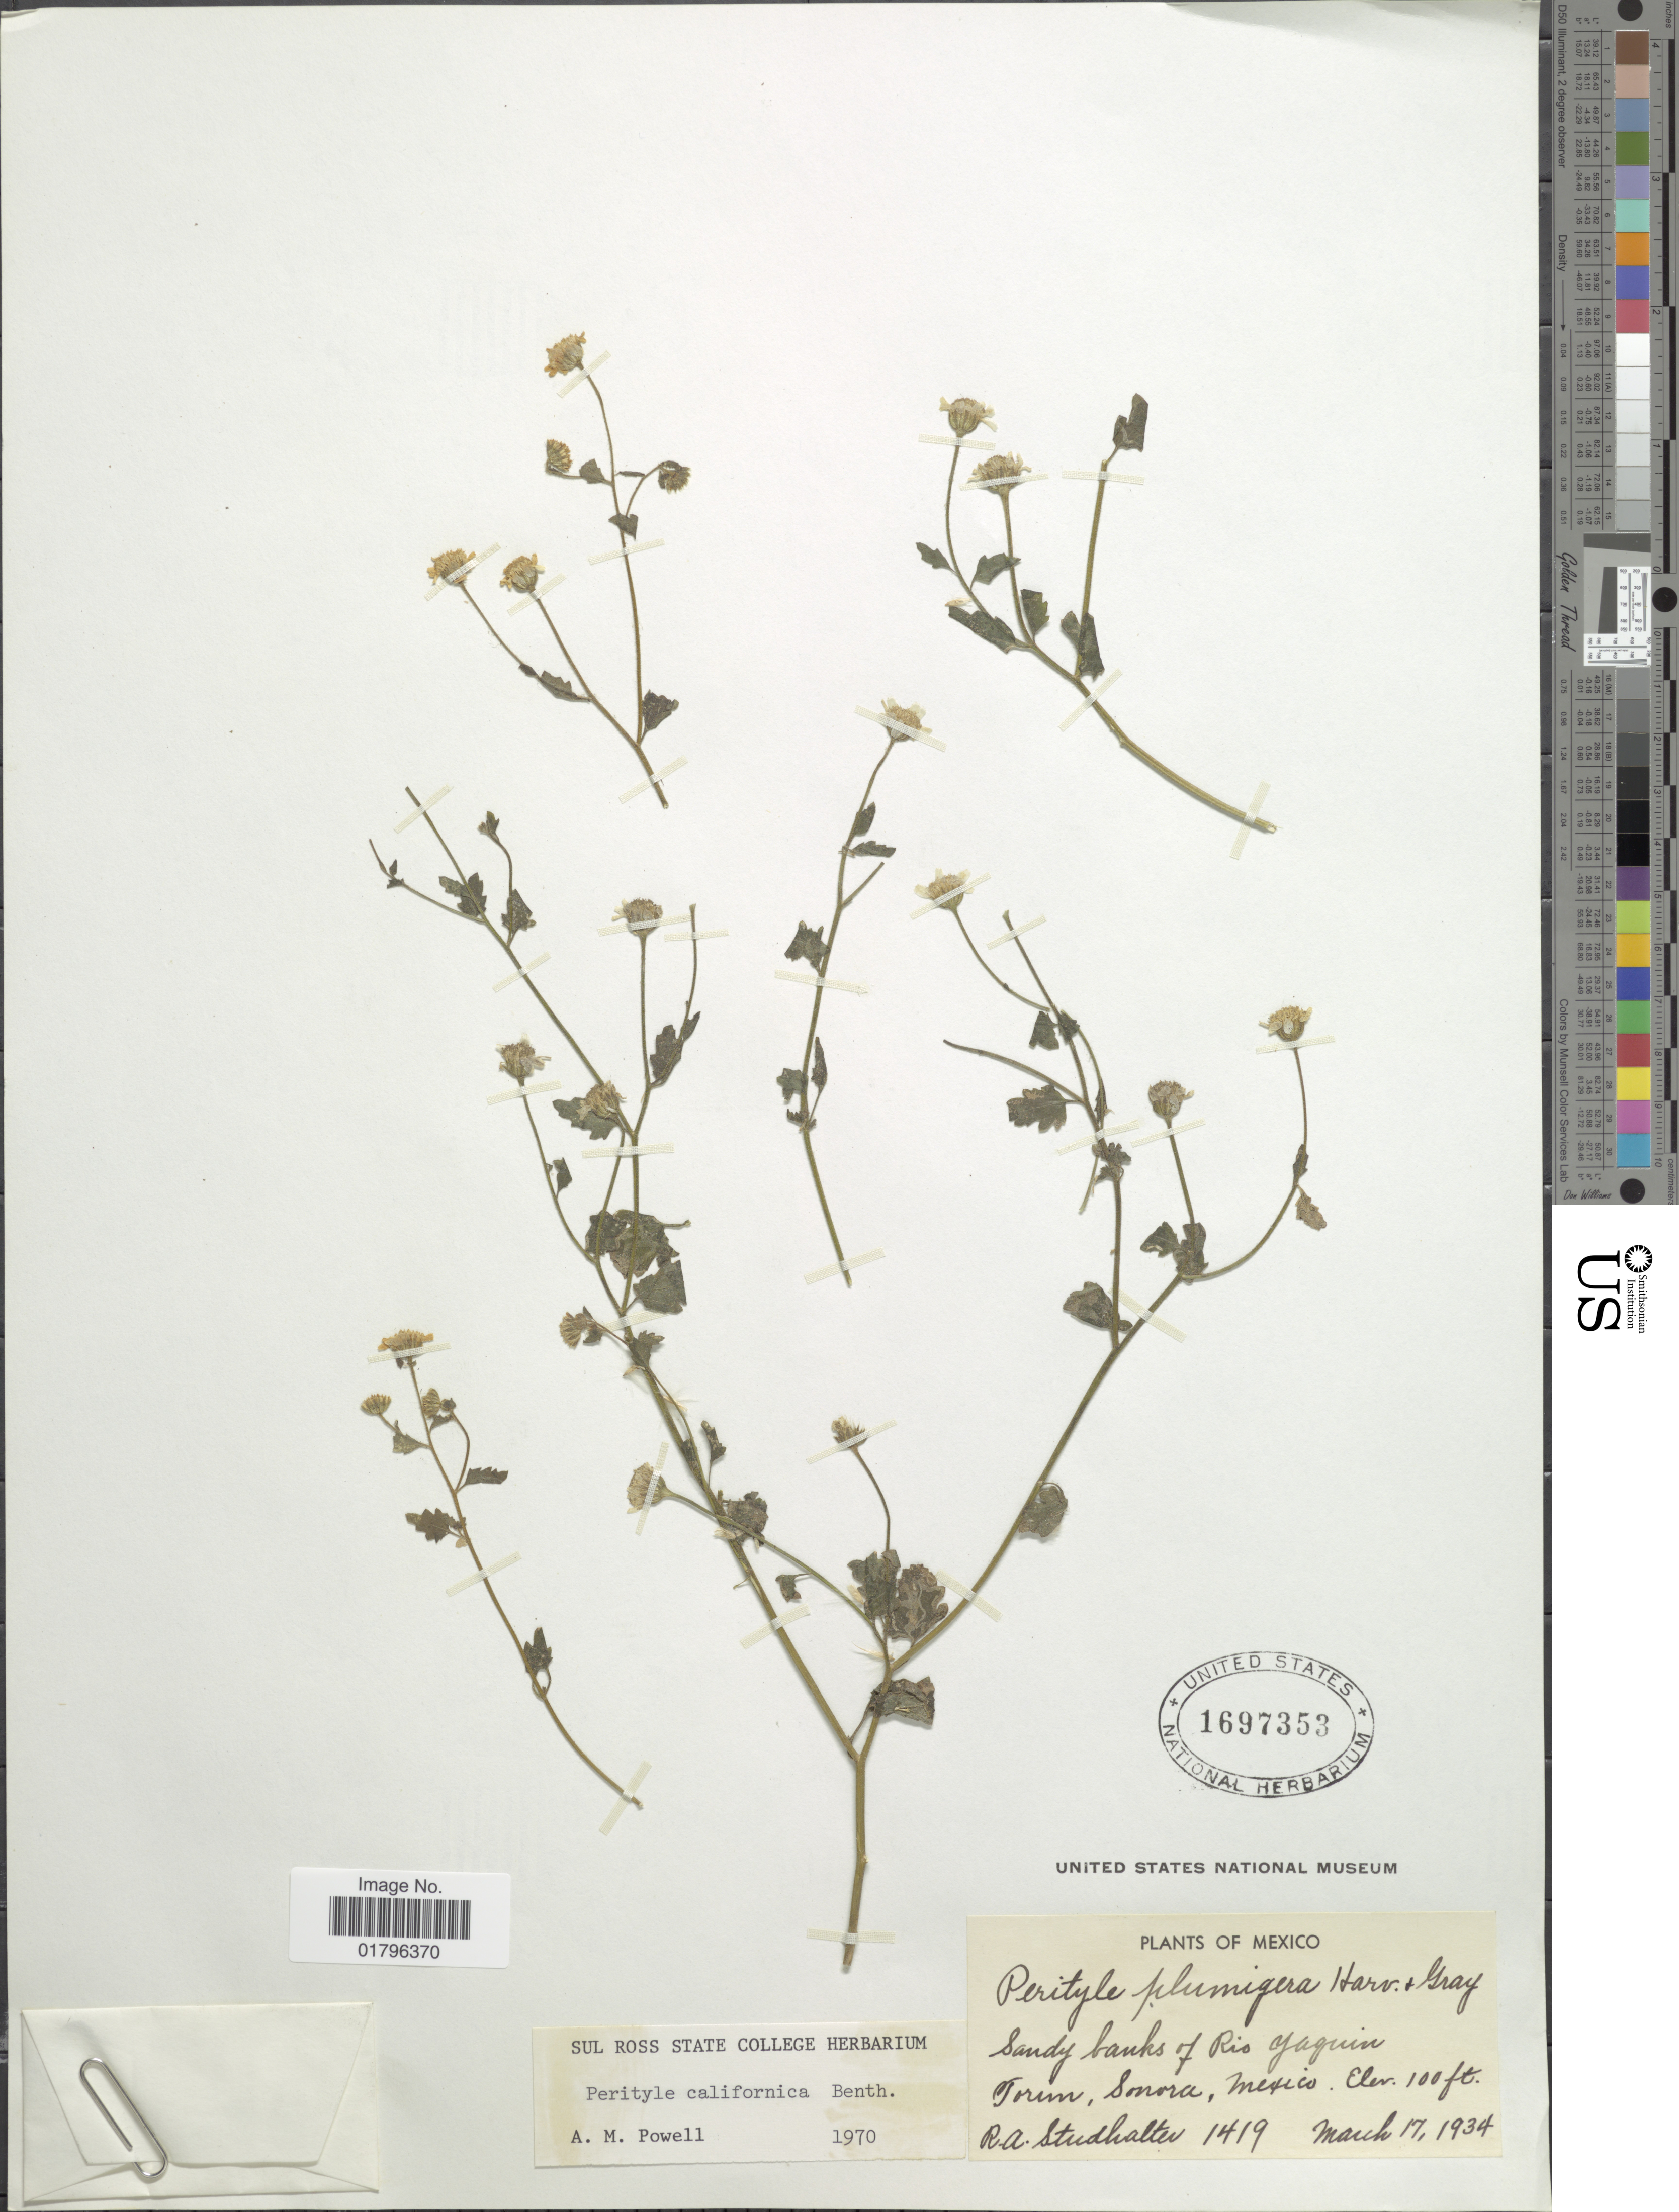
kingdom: Plantae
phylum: Tracheophyta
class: Magnoliopsida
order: Asterales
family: Asteraceae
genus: Perityle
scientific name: Perityle californica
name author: Benth.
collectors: R. Studhalter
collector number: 1491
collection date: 1934-03-17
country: Mexico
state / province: Sonora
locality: Sandy banks of Rio Yaquin Torim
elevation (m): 30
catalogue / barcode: US 1697353